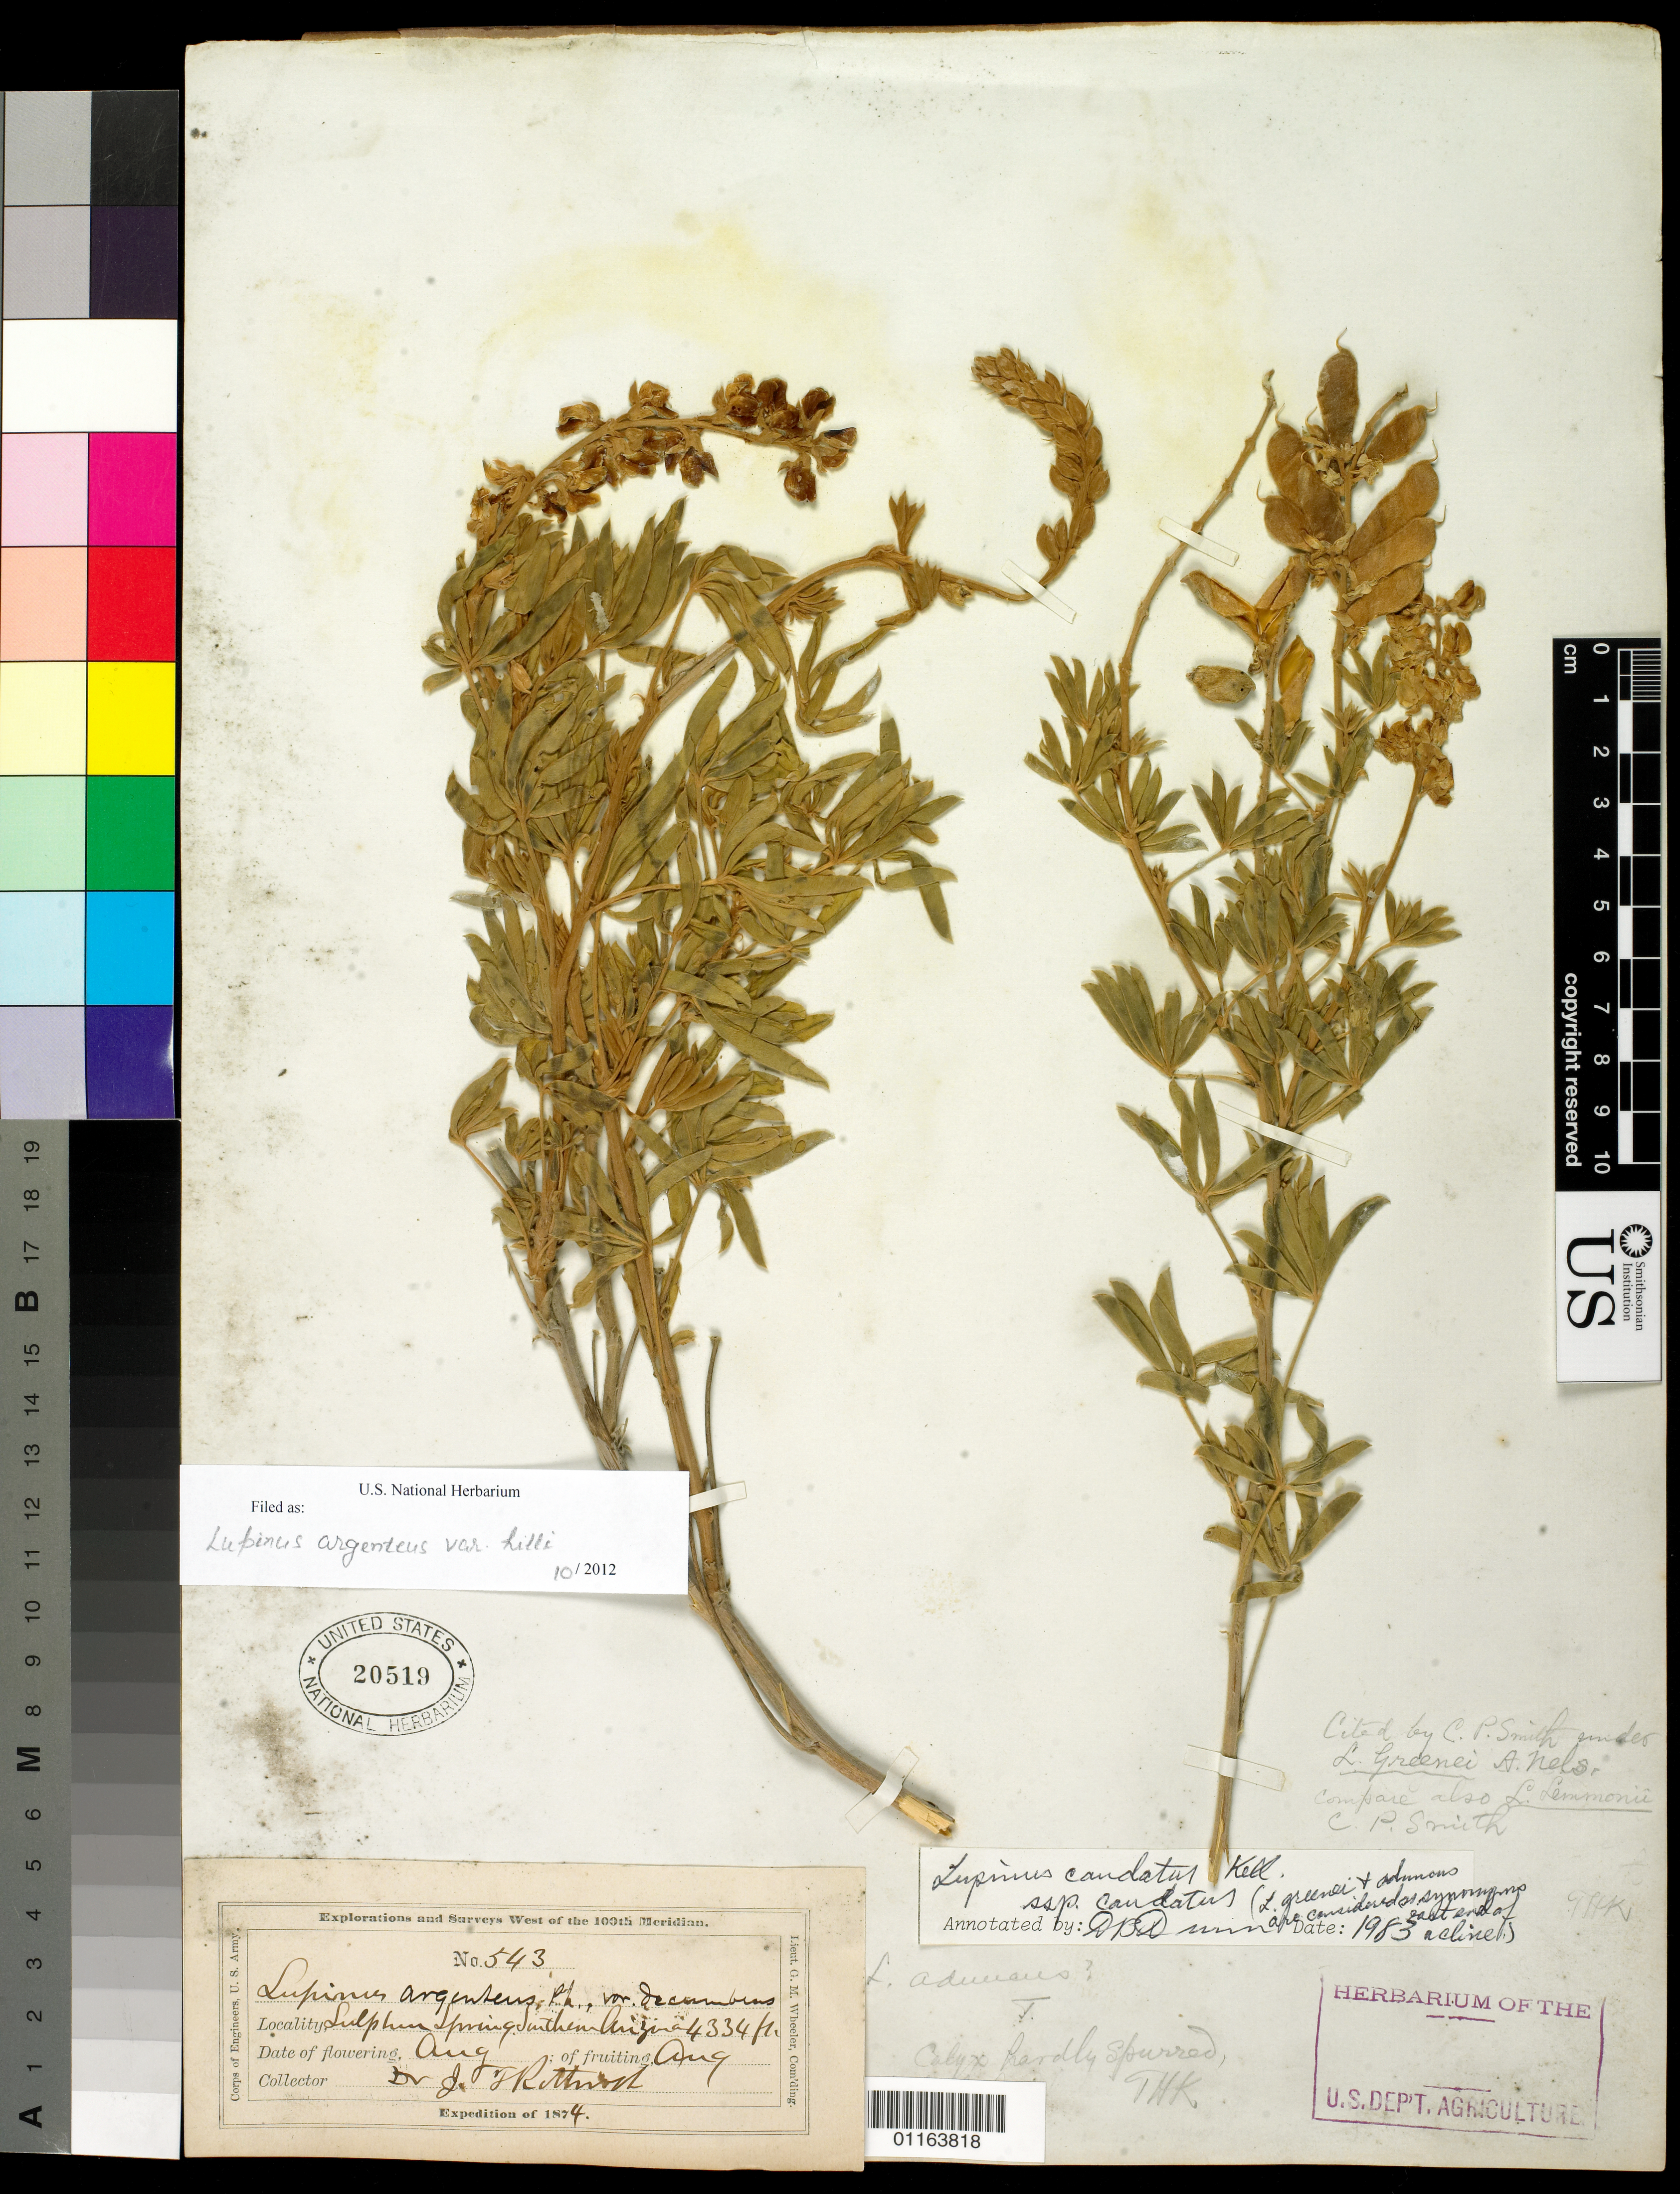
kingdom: Plantae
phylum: Tracheophyta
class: Magnoliopsida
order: Fabales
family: Fabaceae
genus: Lupinus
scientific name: Lupinus hillii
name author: Greene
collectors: J. T. Rothrock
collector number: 543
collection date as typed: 1874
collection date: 1874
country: United States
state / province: Arizona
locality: Sulphur Springs.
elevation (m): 1321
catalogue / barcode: US 20519